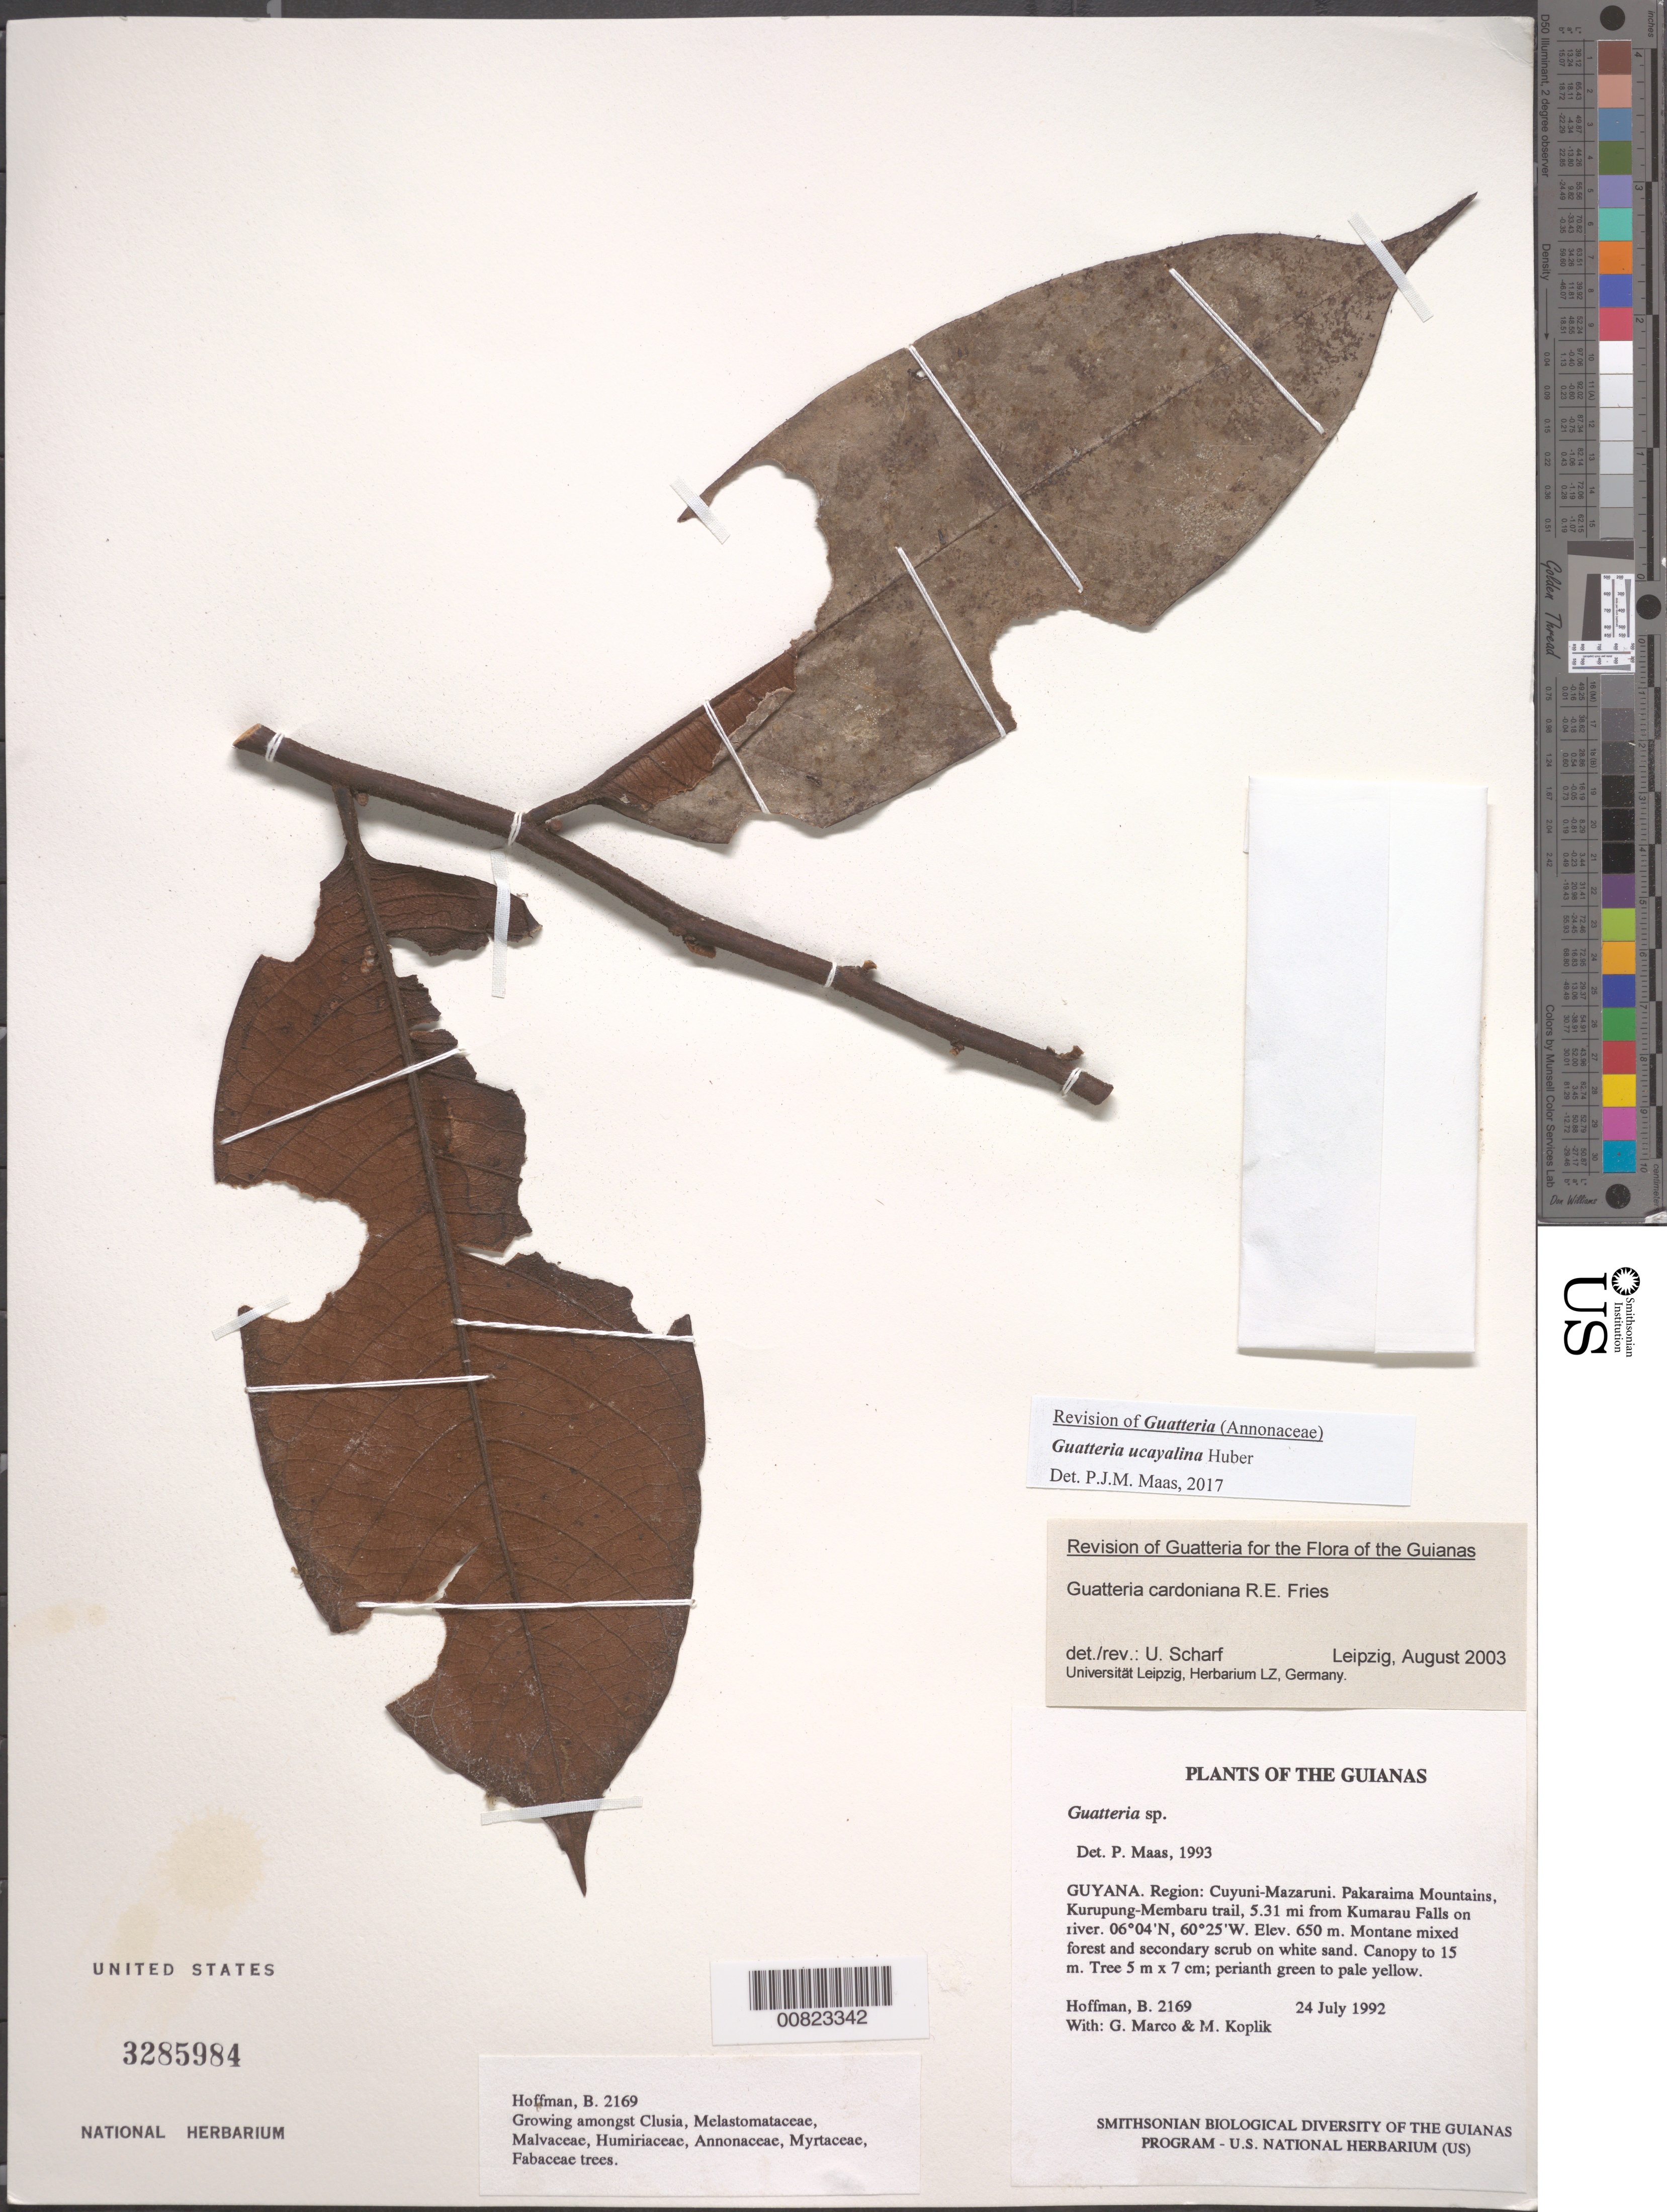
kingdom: Plantae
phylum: Tracheophyta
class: Magnoliopsida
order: Magnoliales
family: Annonaceae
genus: Guatteria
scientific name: Guatteria ucayalina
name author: Huber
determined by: Maas, Paul J.; Maas, H.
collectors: B. Hoffman, G. Marco & M. Koplik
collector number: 2169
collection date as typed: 24 July 1992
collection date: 1992-07-24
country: Guyana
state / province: Cuyuni-Mazaruni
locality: Pakaraima Mountains, Kurupung-Membaru trail, 2.75 km WSW from Kumarau Falls on Kurupung River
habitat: Montane mixed forest and secondary scrub on white sand. Canopy to 15 m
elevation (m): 650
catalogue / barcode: US 3285984